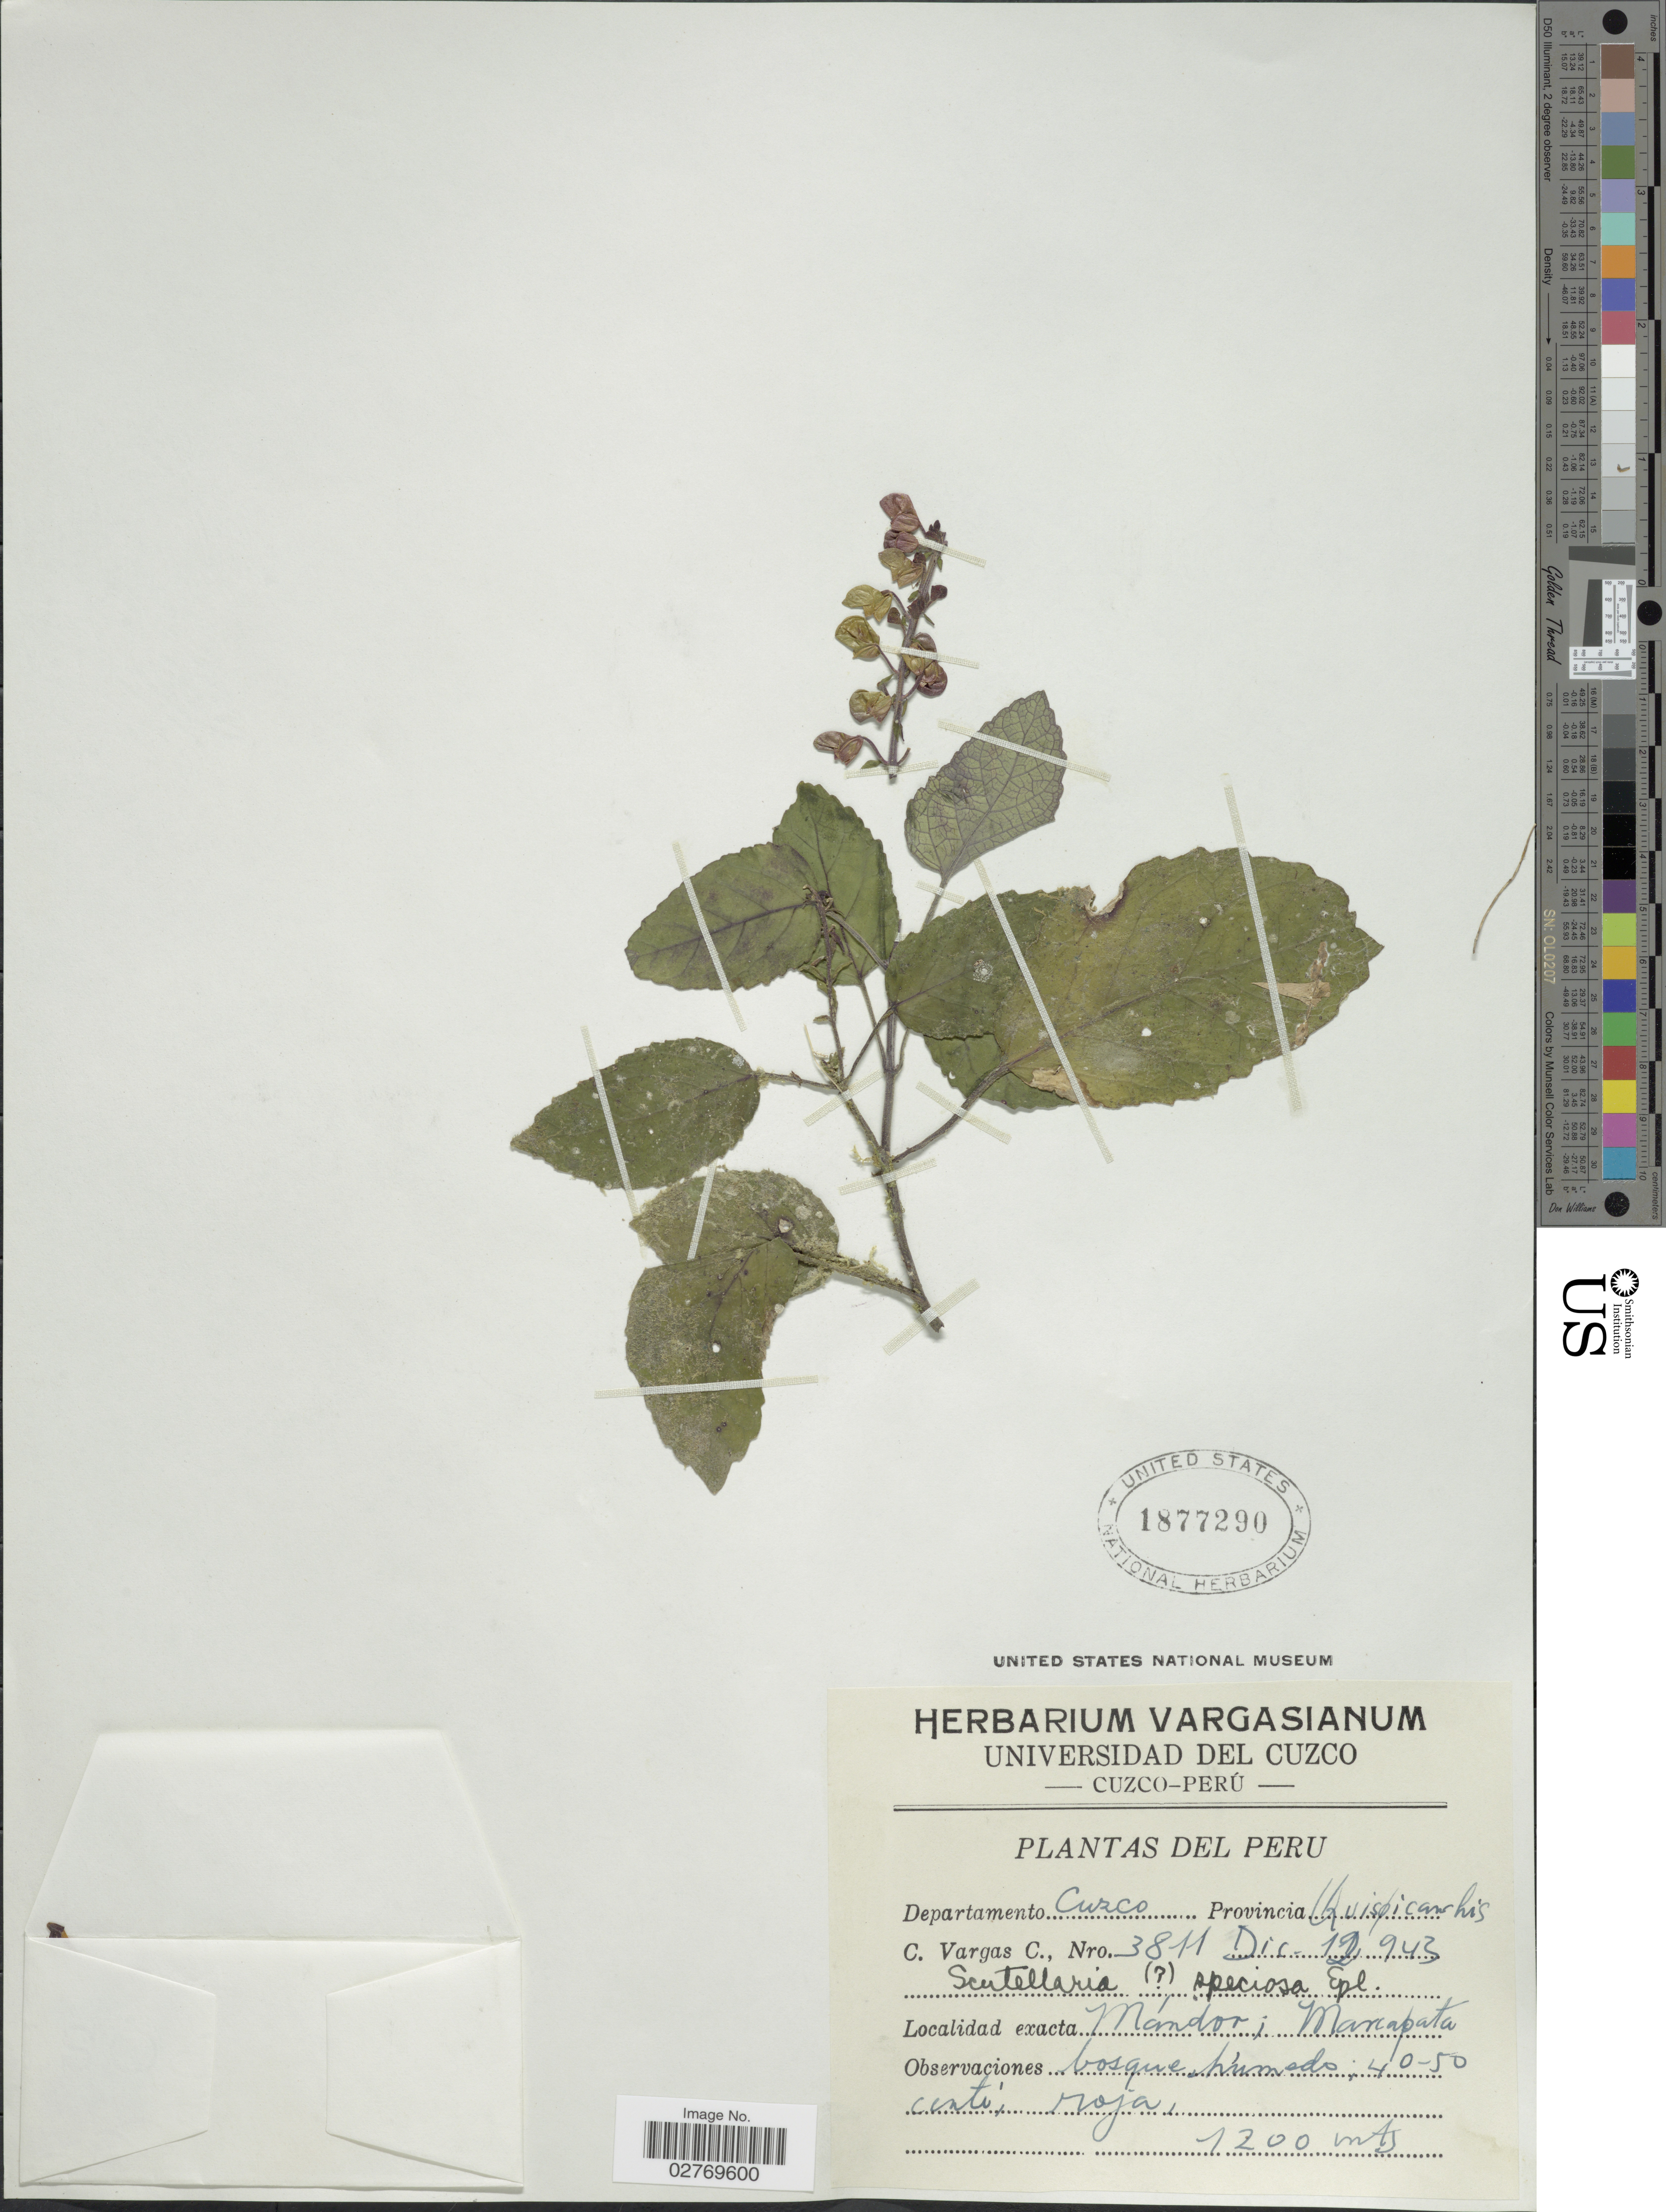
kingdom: Plantae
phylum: Tracheophyta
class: Magnoliopsida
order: Lamiales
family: Lamiaceae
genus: Scutellaria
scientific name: Scutellaria speciosa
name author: Epling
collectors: C. Vargas Calderón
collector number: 3811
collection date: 1943-12-19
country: Peru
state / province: Cusco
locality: Departamento Cuzco. Provincia Chumbivilcas. Mandor; Manapata.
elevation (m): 1200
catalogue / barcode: US 1877290